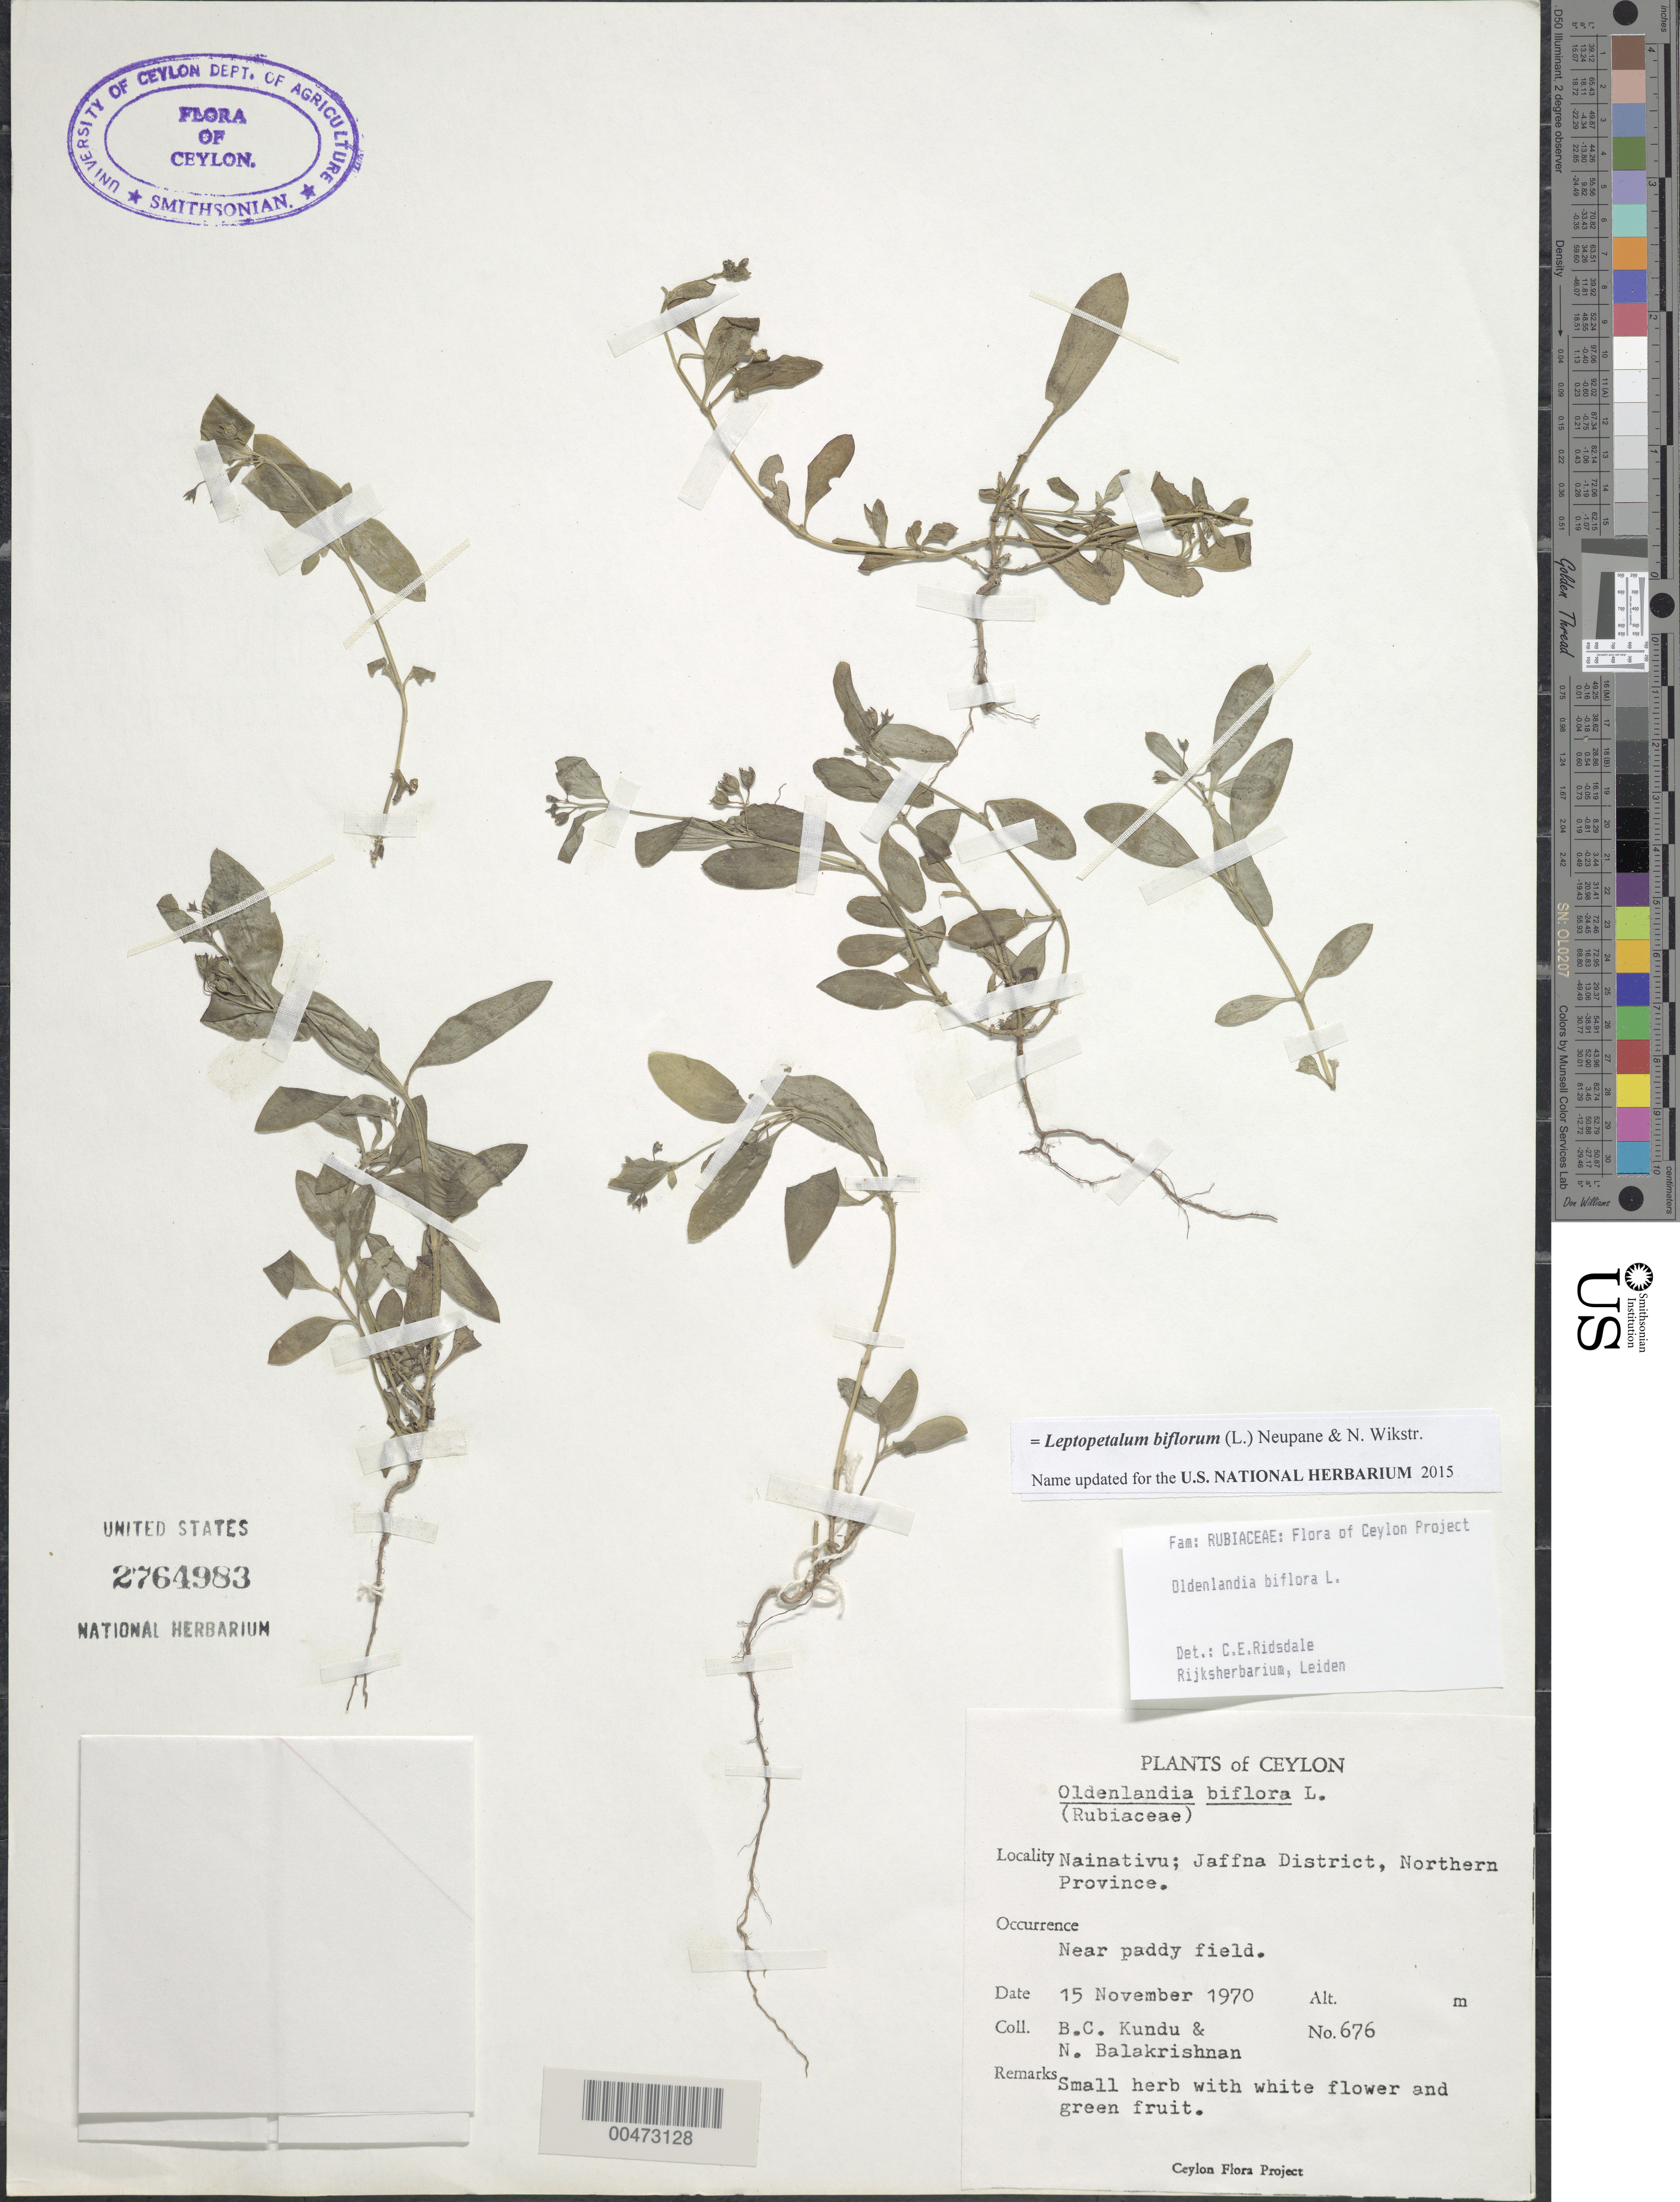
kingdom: Plantae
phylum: Tracheophyta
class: Magnoliopsida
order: Gentianales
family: Rubiaceae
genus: Leptopetalum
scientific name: Leptopetalum biflorum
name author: (L.) Neupane & N. Wikstr.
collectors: B. C. Kundu & N. Balakrishnan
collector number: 676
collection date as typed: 15 Nov 1970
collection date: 1970-11-15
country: Sri Lanka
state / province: Northern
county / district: Jaffna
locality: Nainativu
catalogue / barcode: US 2764983